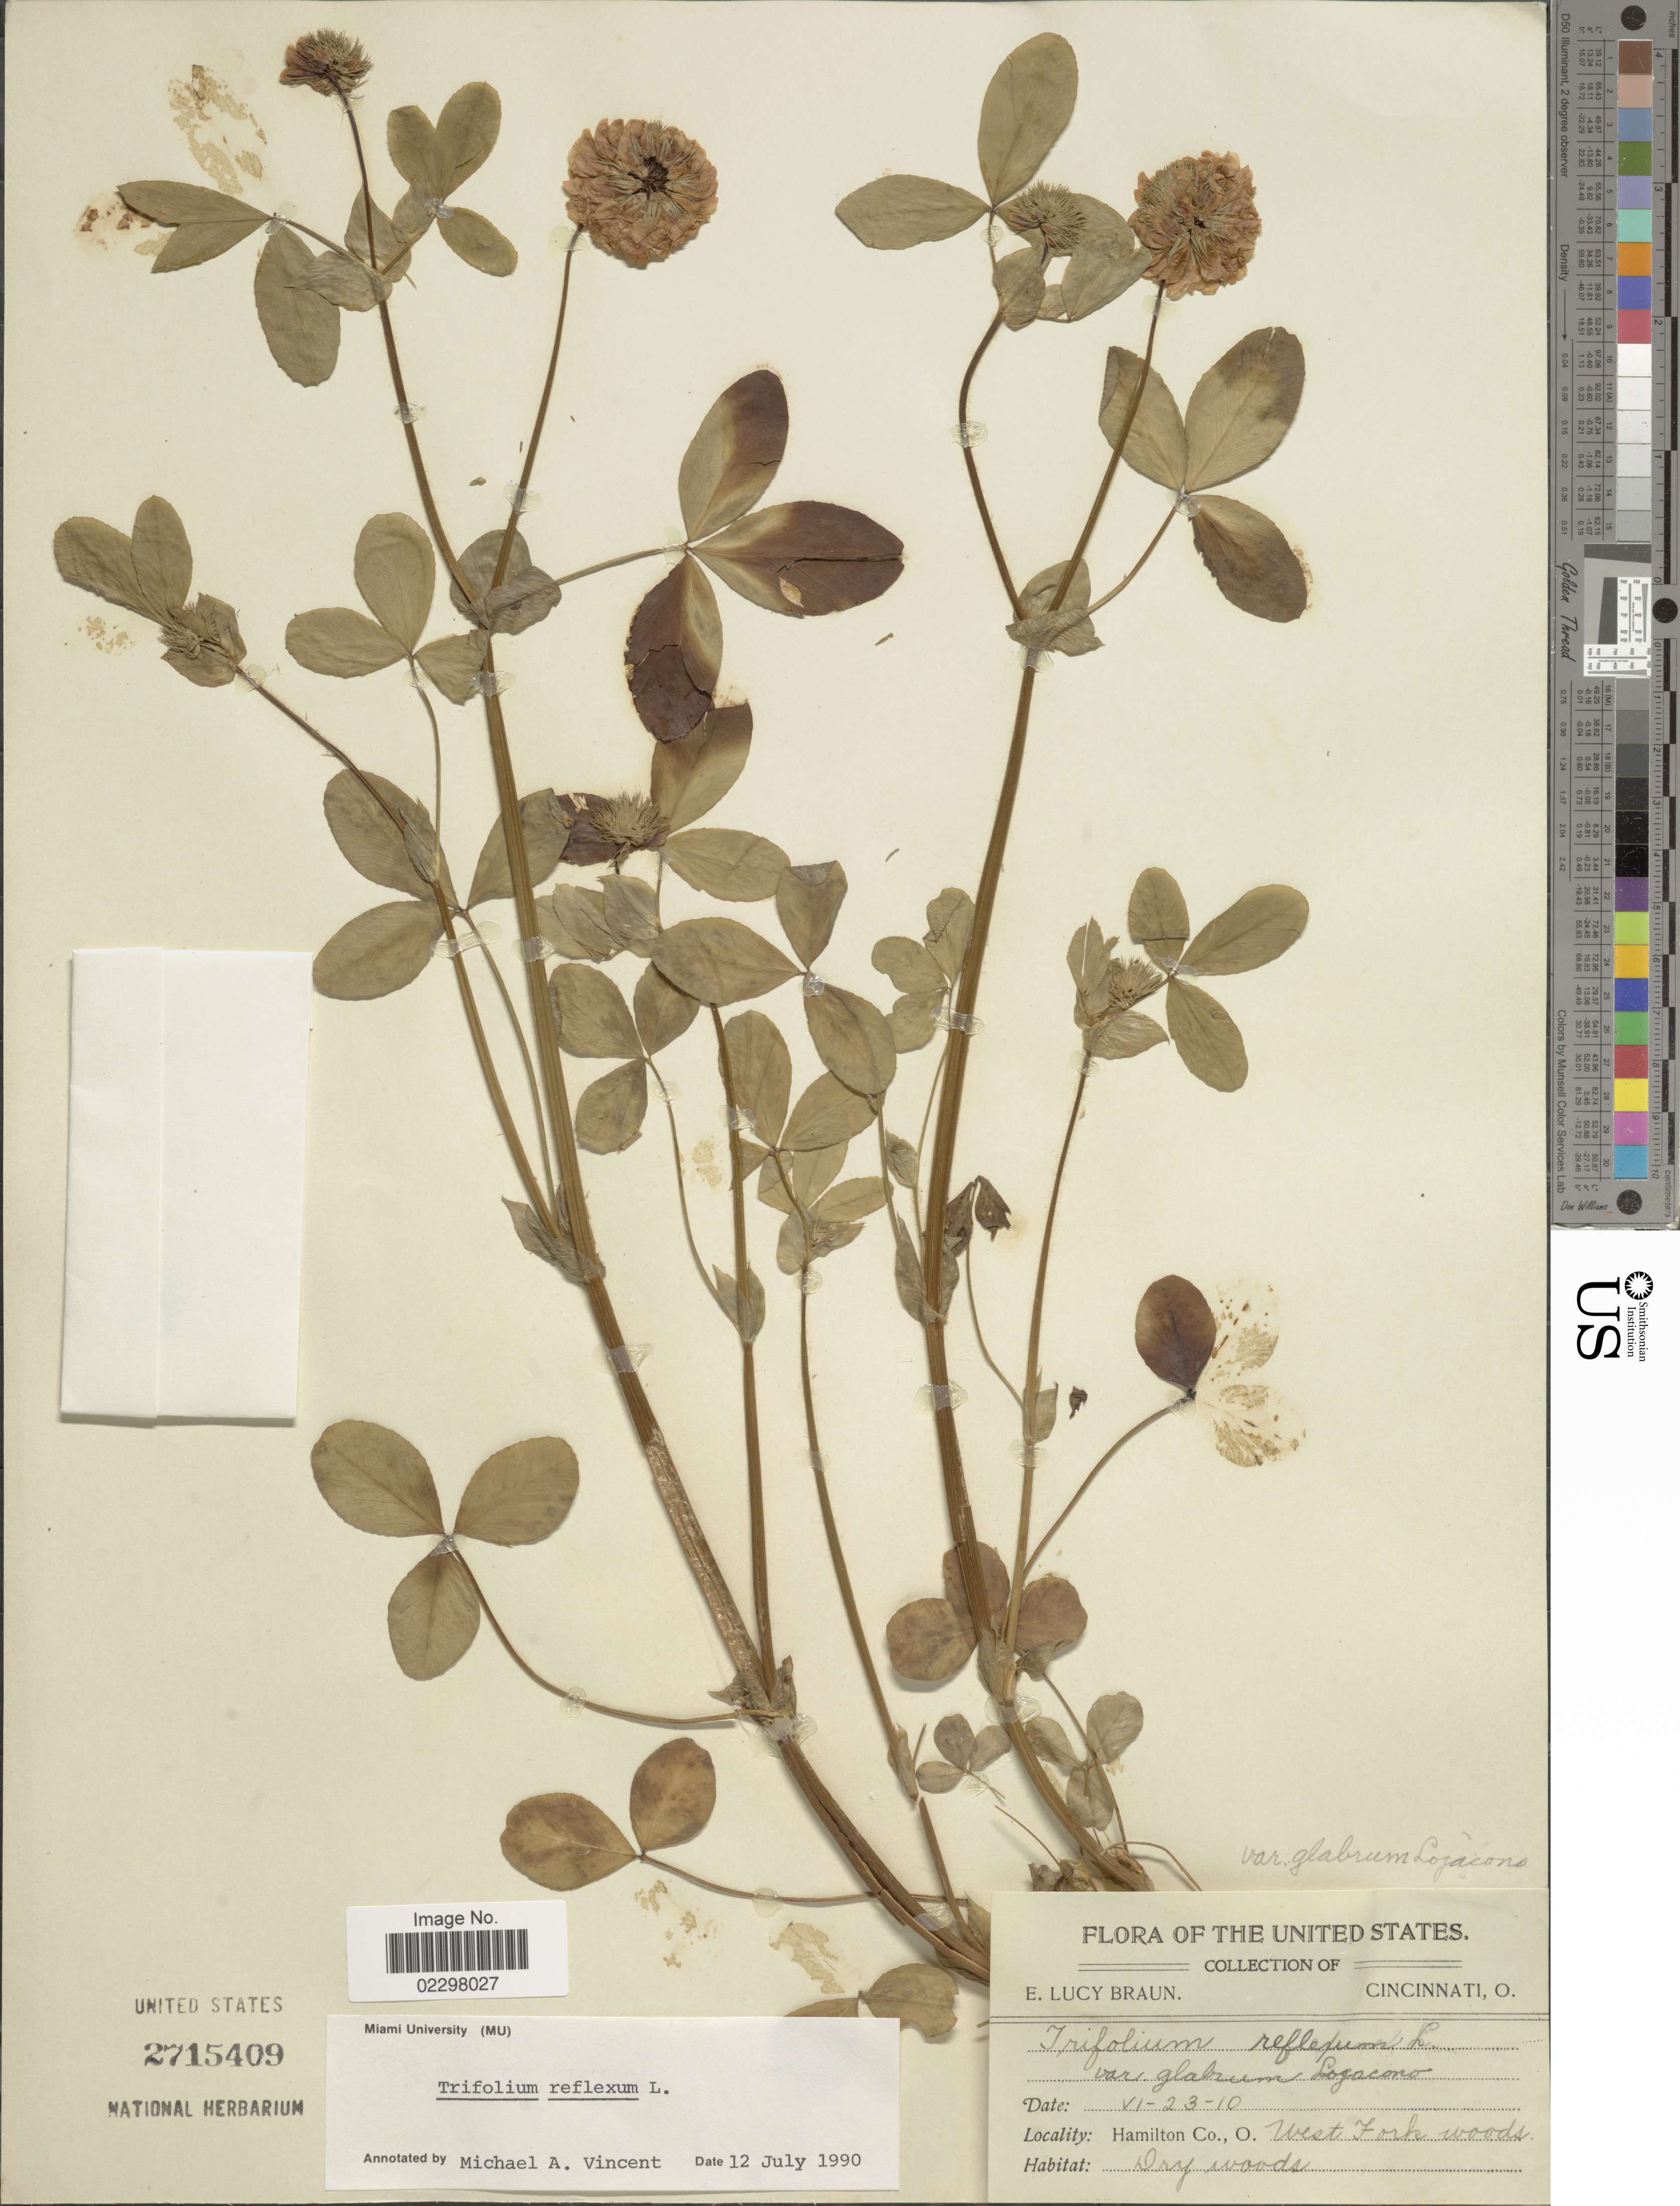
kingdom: Plantae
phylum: Tracheophyta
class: Magnoliopsida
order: Fabales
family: Fabaceae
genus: Trifolium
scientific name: Trifolium reflexum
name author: L.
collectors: E. L. Braun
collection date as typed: Transcribed d/m/y: 23/6/10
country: United States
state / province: Ohio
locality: Hamilton Co., West Fork woods.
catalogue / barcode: US 2715409